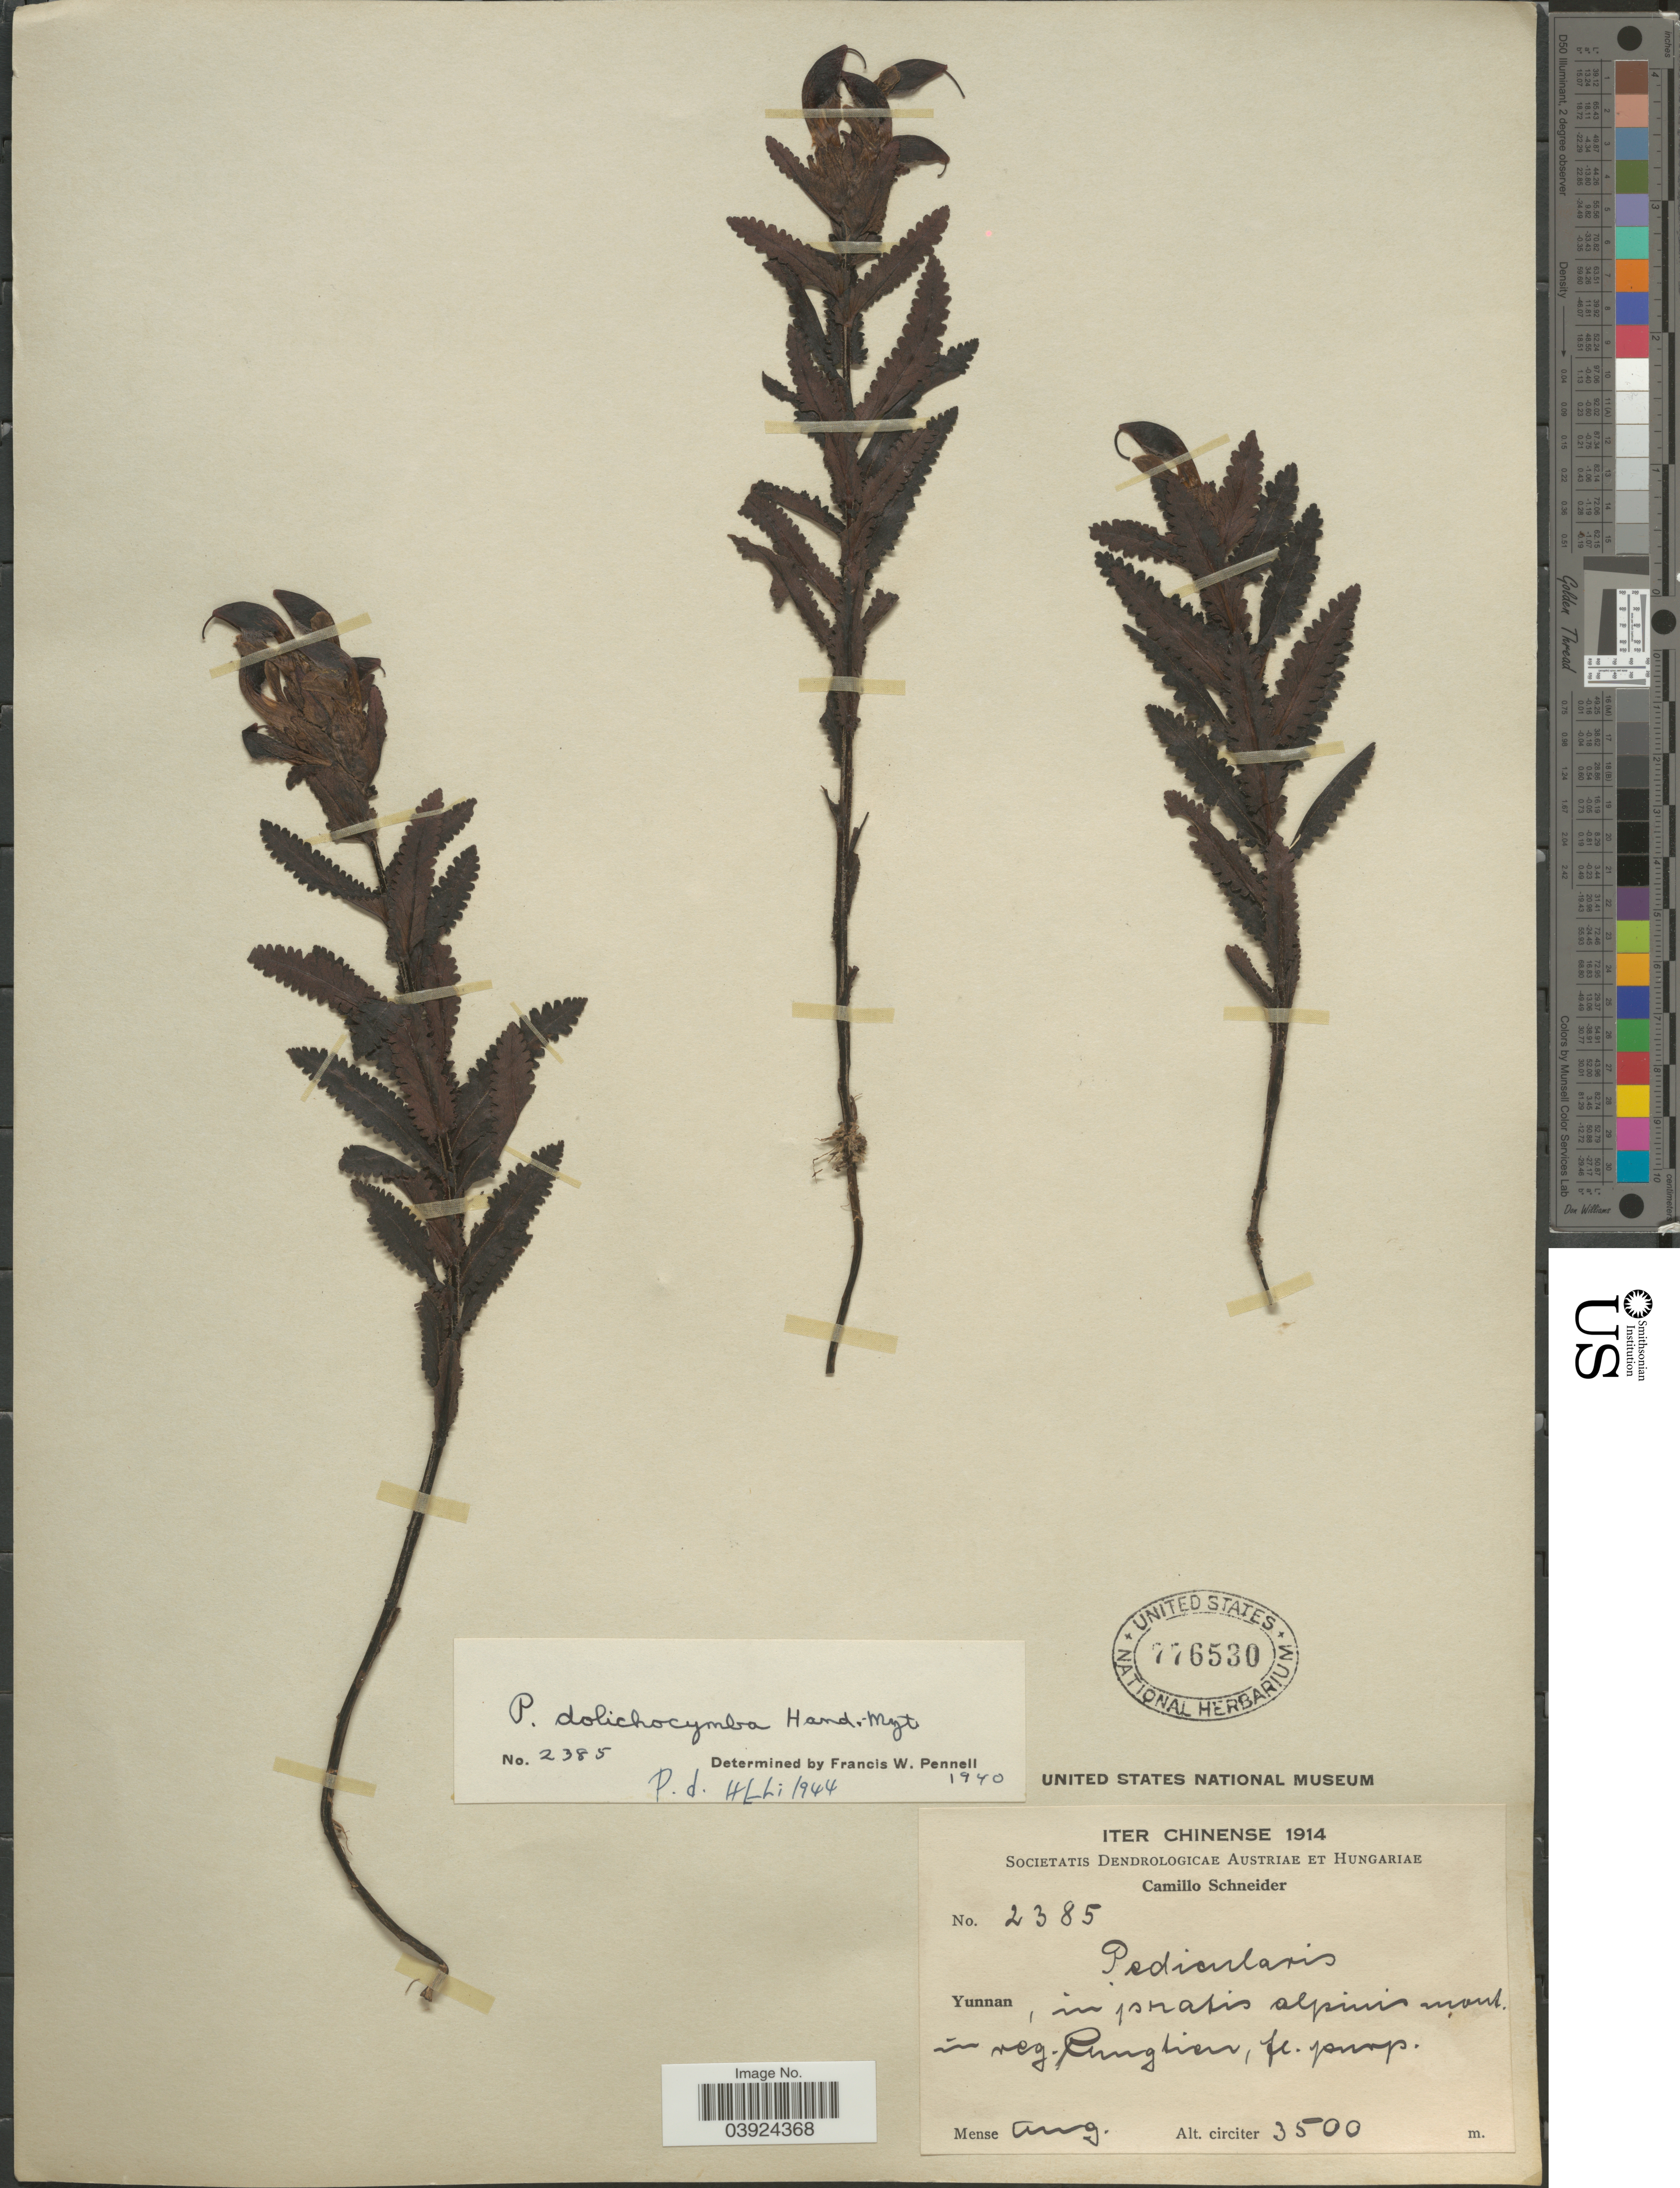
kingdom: Plantae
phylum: Tracheophyta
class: Magnoliopsida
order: Lamiales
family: Orobanchaceae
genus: Pedicularis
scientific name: Pedicularis dolichocymba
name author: Hand.-Mazz.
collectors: C. K. Schneider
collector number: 2385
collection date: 1914-08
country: China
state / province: Yunnan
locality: In pratis alpinis mont. in reg. Chungtien.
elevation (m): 3500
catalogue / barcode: US 776530